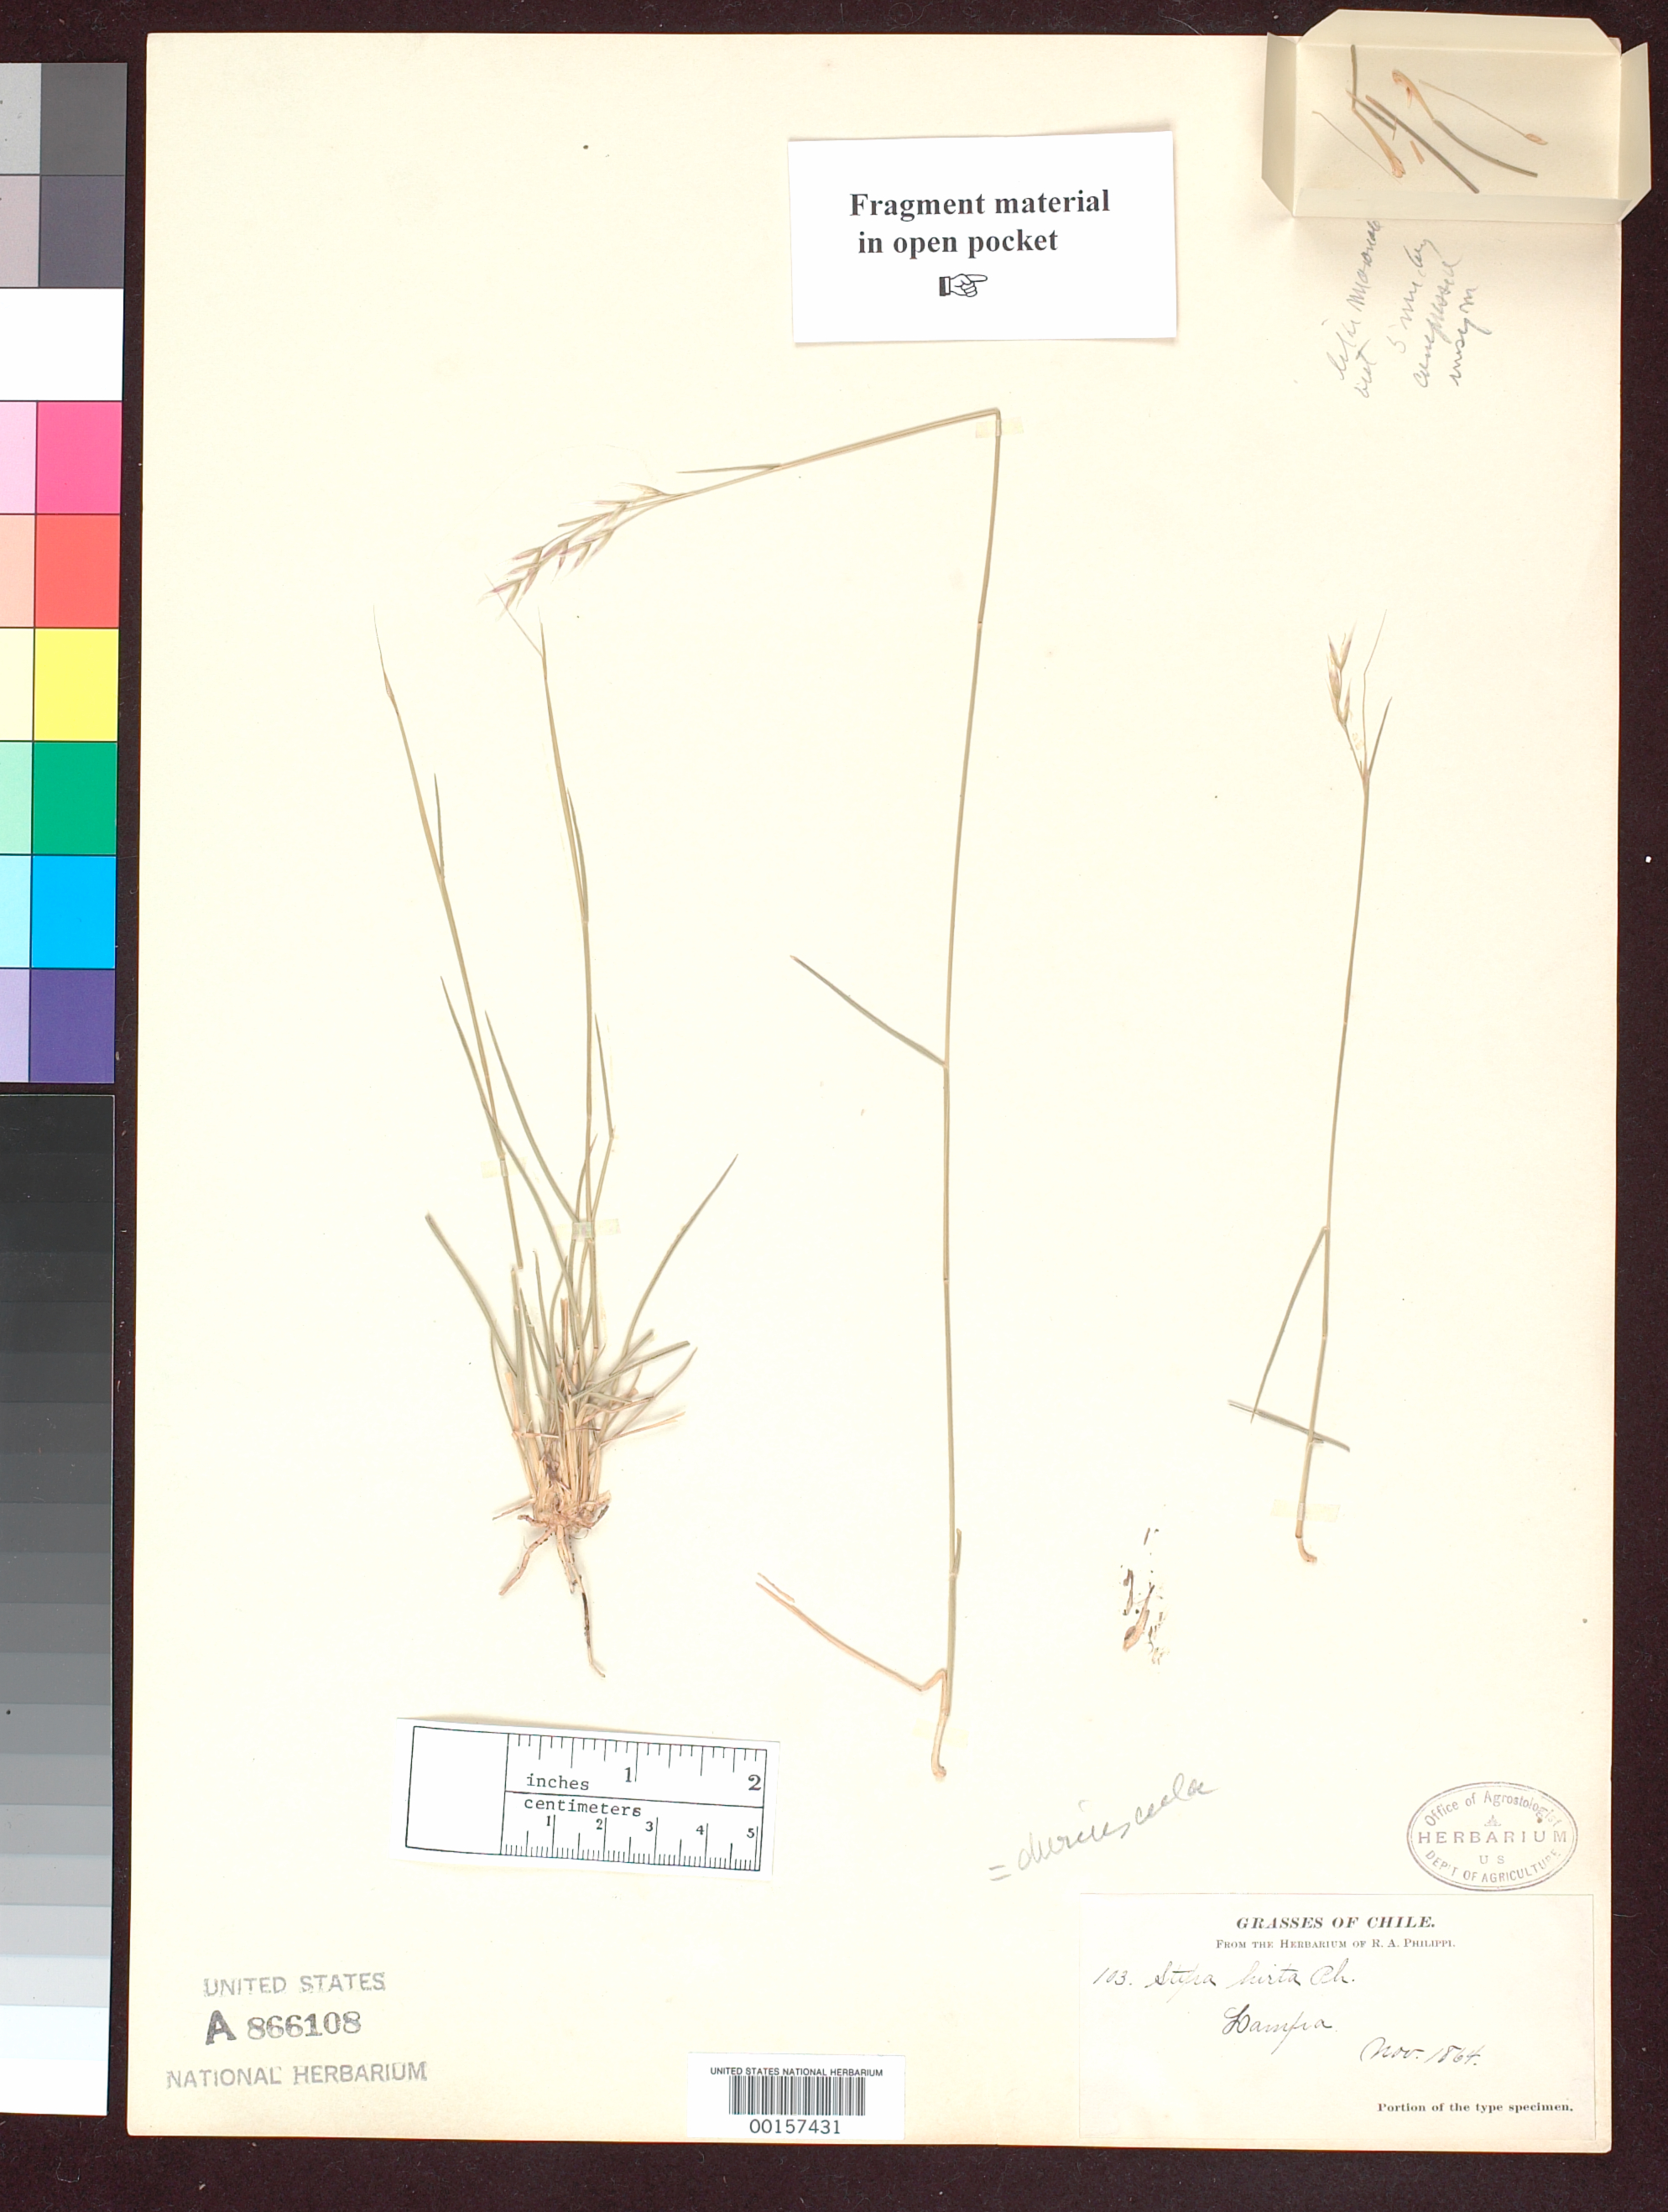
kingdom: Plantae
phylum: Tracheophyta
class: Liliopsida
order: Poales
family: Poaceae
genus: Stipa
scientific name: Stipa hirta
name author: Phil.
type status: Type Fragment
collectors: R. A. Philippi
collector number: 103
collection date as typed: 1864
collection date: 1864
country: Chile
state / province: Región Metropolitana (RM)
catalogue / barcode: US 866108A